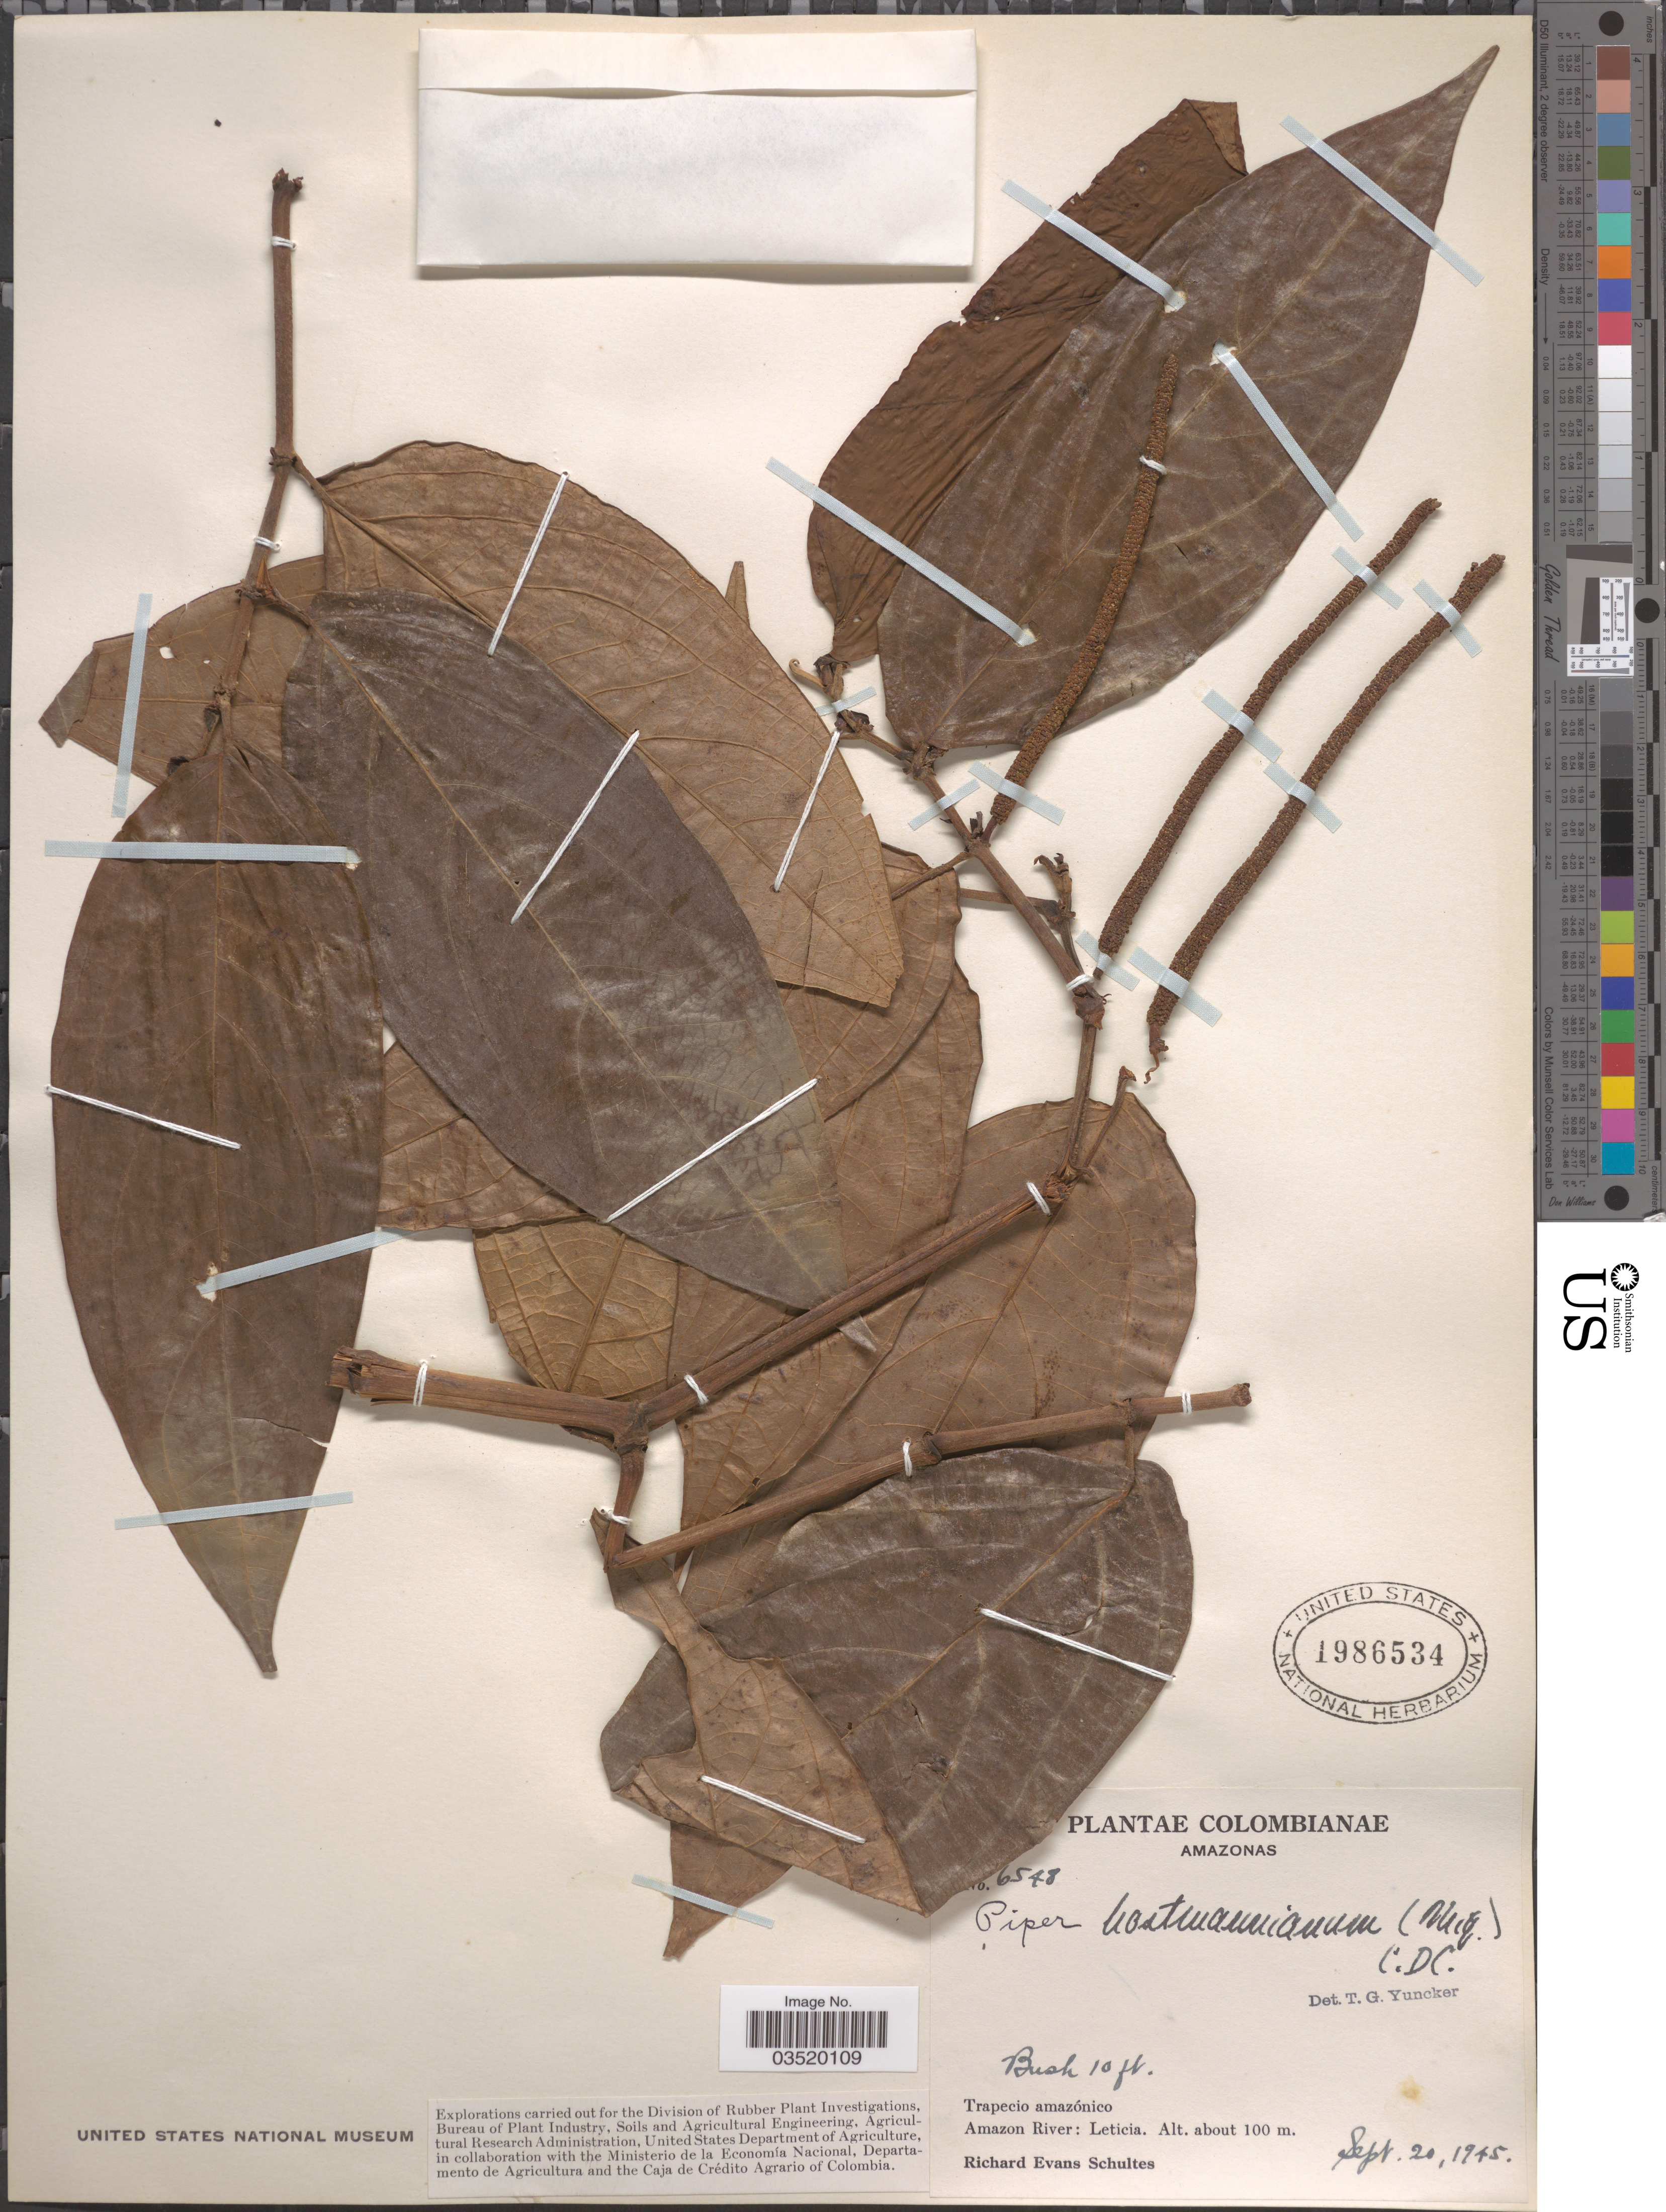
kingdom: Plantae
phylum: Tracheophyta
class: Magnoliopsida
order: Piperales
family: Piperaceae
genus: Piper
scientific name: Piper hostmannianum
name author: (Miq.) C. DC.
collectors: R. E. Schultes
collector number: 6548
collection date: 1945-09-20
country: Colombia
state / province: Amazônas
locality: Trapecio amazónico. Amazon River: Leticia.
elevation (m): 100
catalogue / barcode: US 1986534